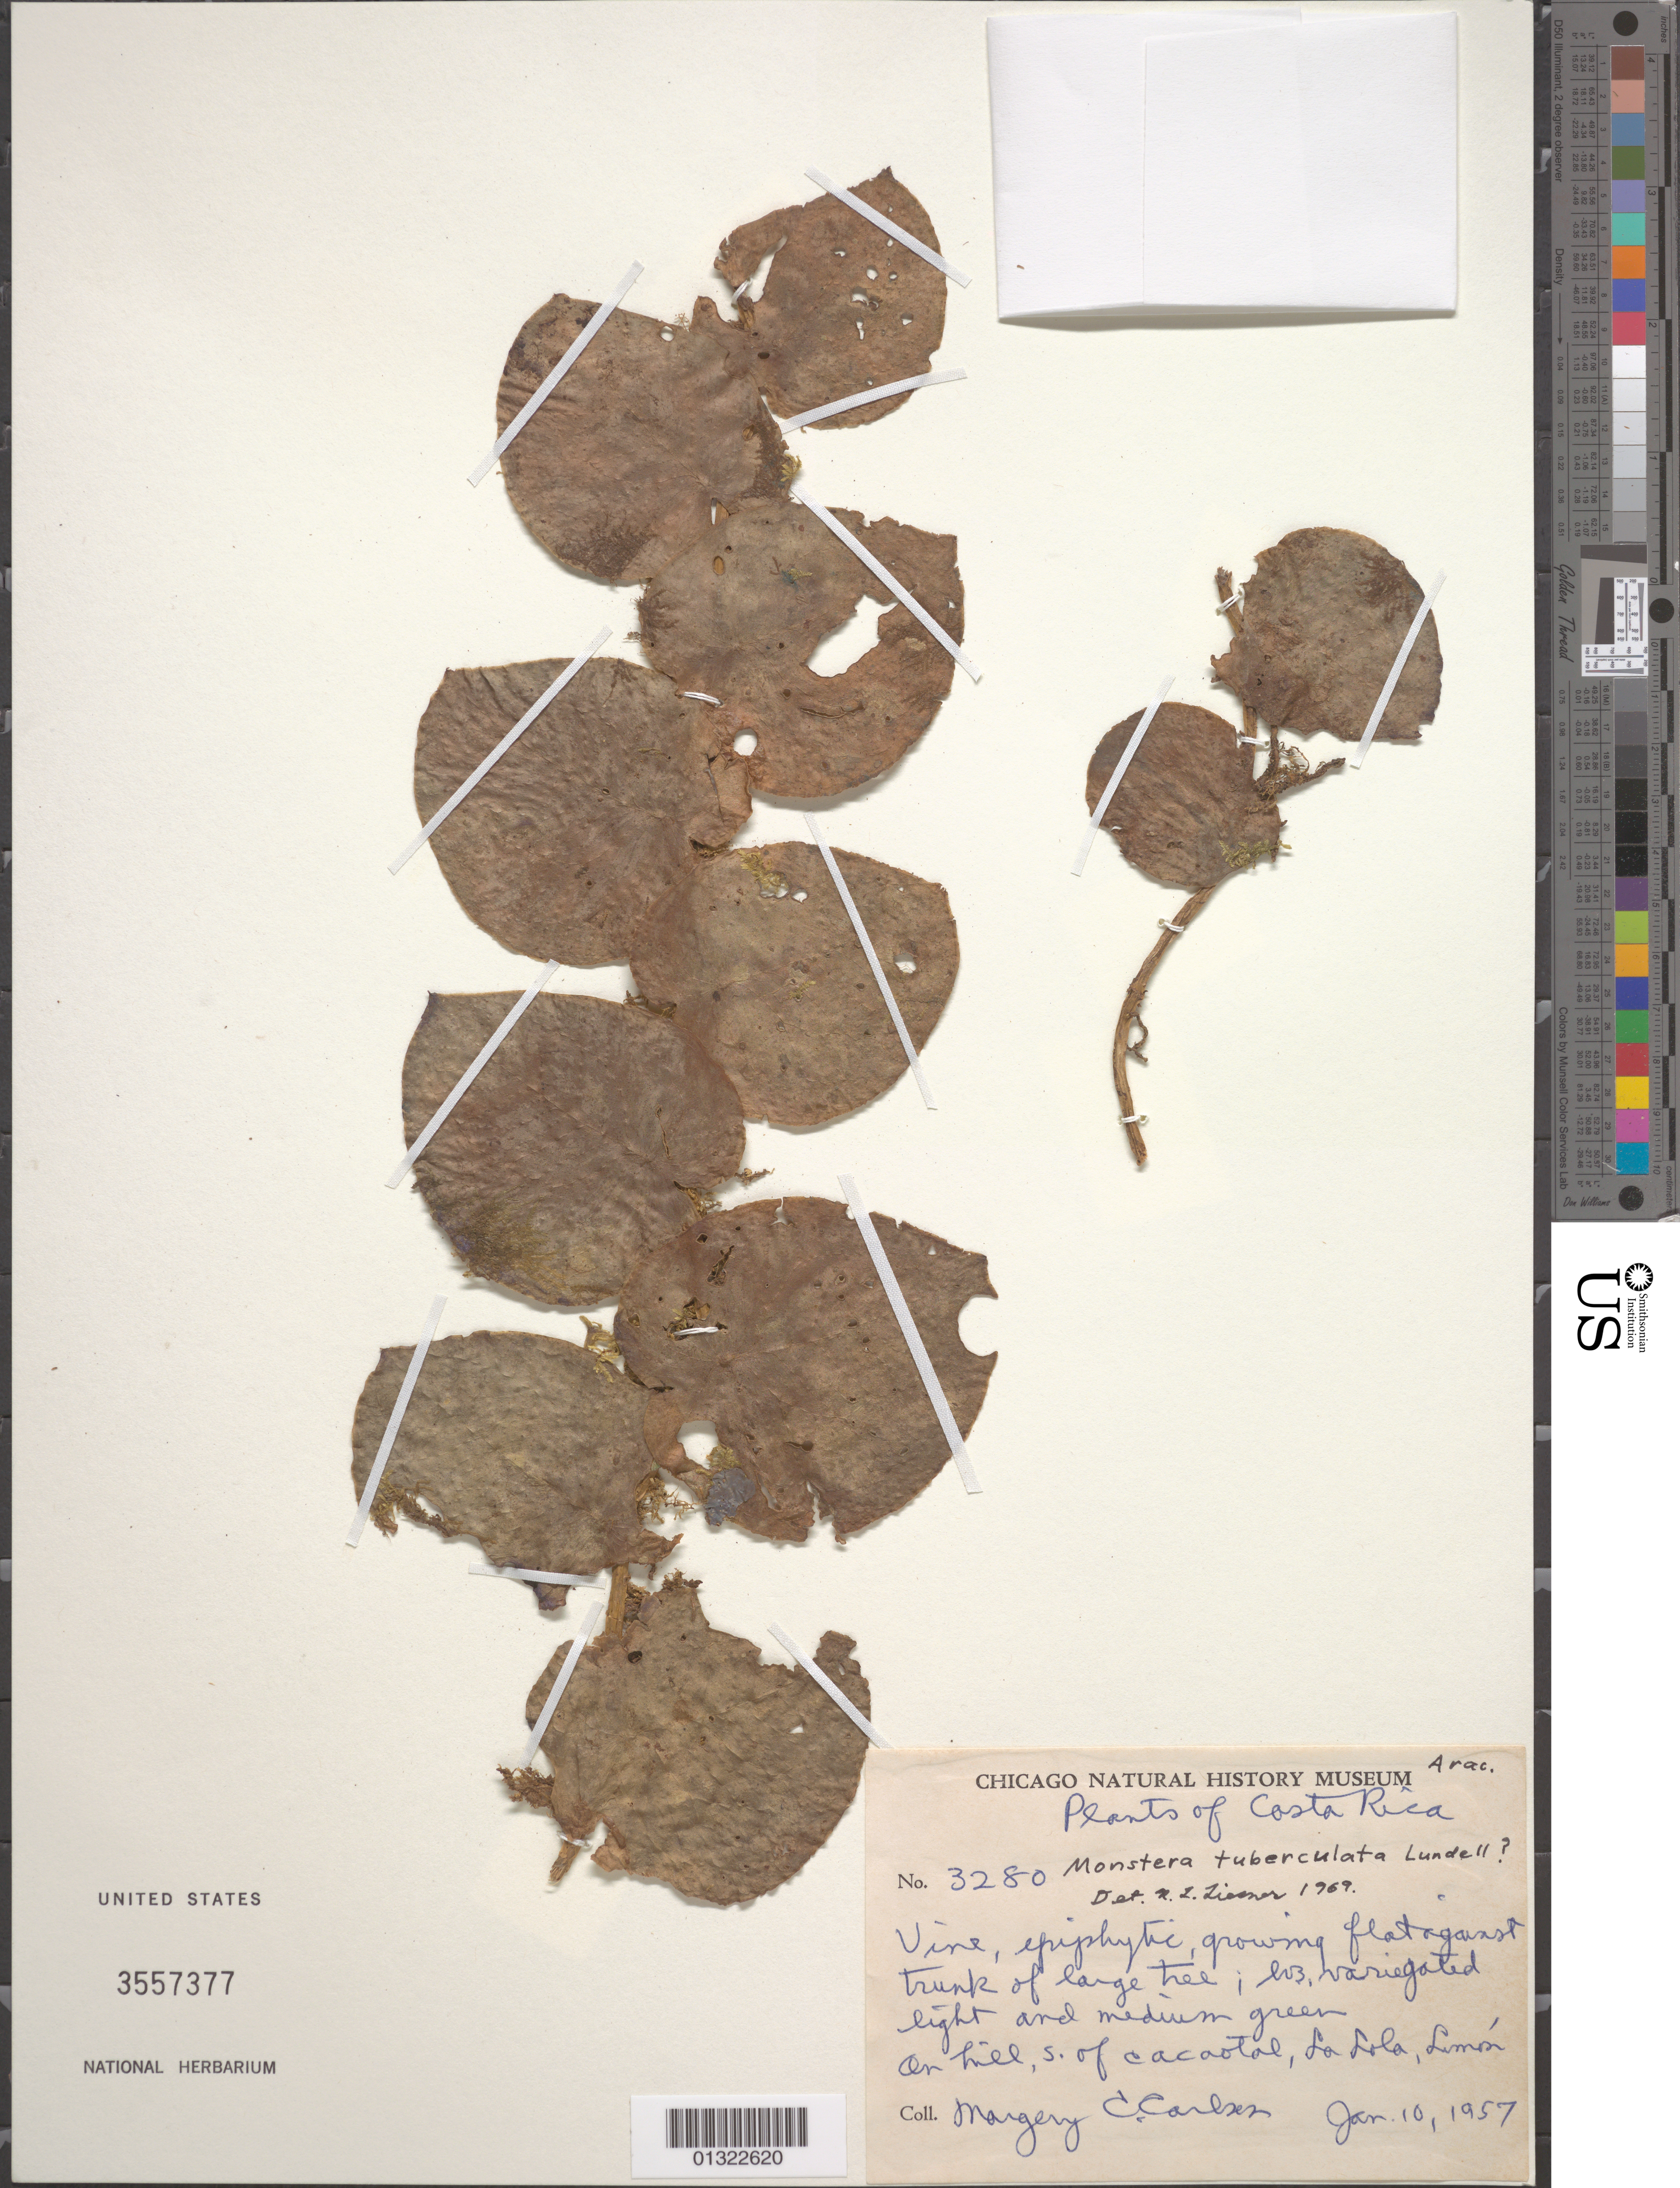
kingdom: Plantae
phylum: Tracheophyta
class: Liliopsida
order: Alismatales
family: Araceae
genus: Monstera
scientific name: Monstera tuberculata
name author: Lundell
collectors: M. C. Carlson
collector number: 3280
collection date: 1957-01-10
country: Costa Rica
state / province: Limón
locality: On hill, s. of cacaotal, La Lola.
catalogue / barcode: US 3557377